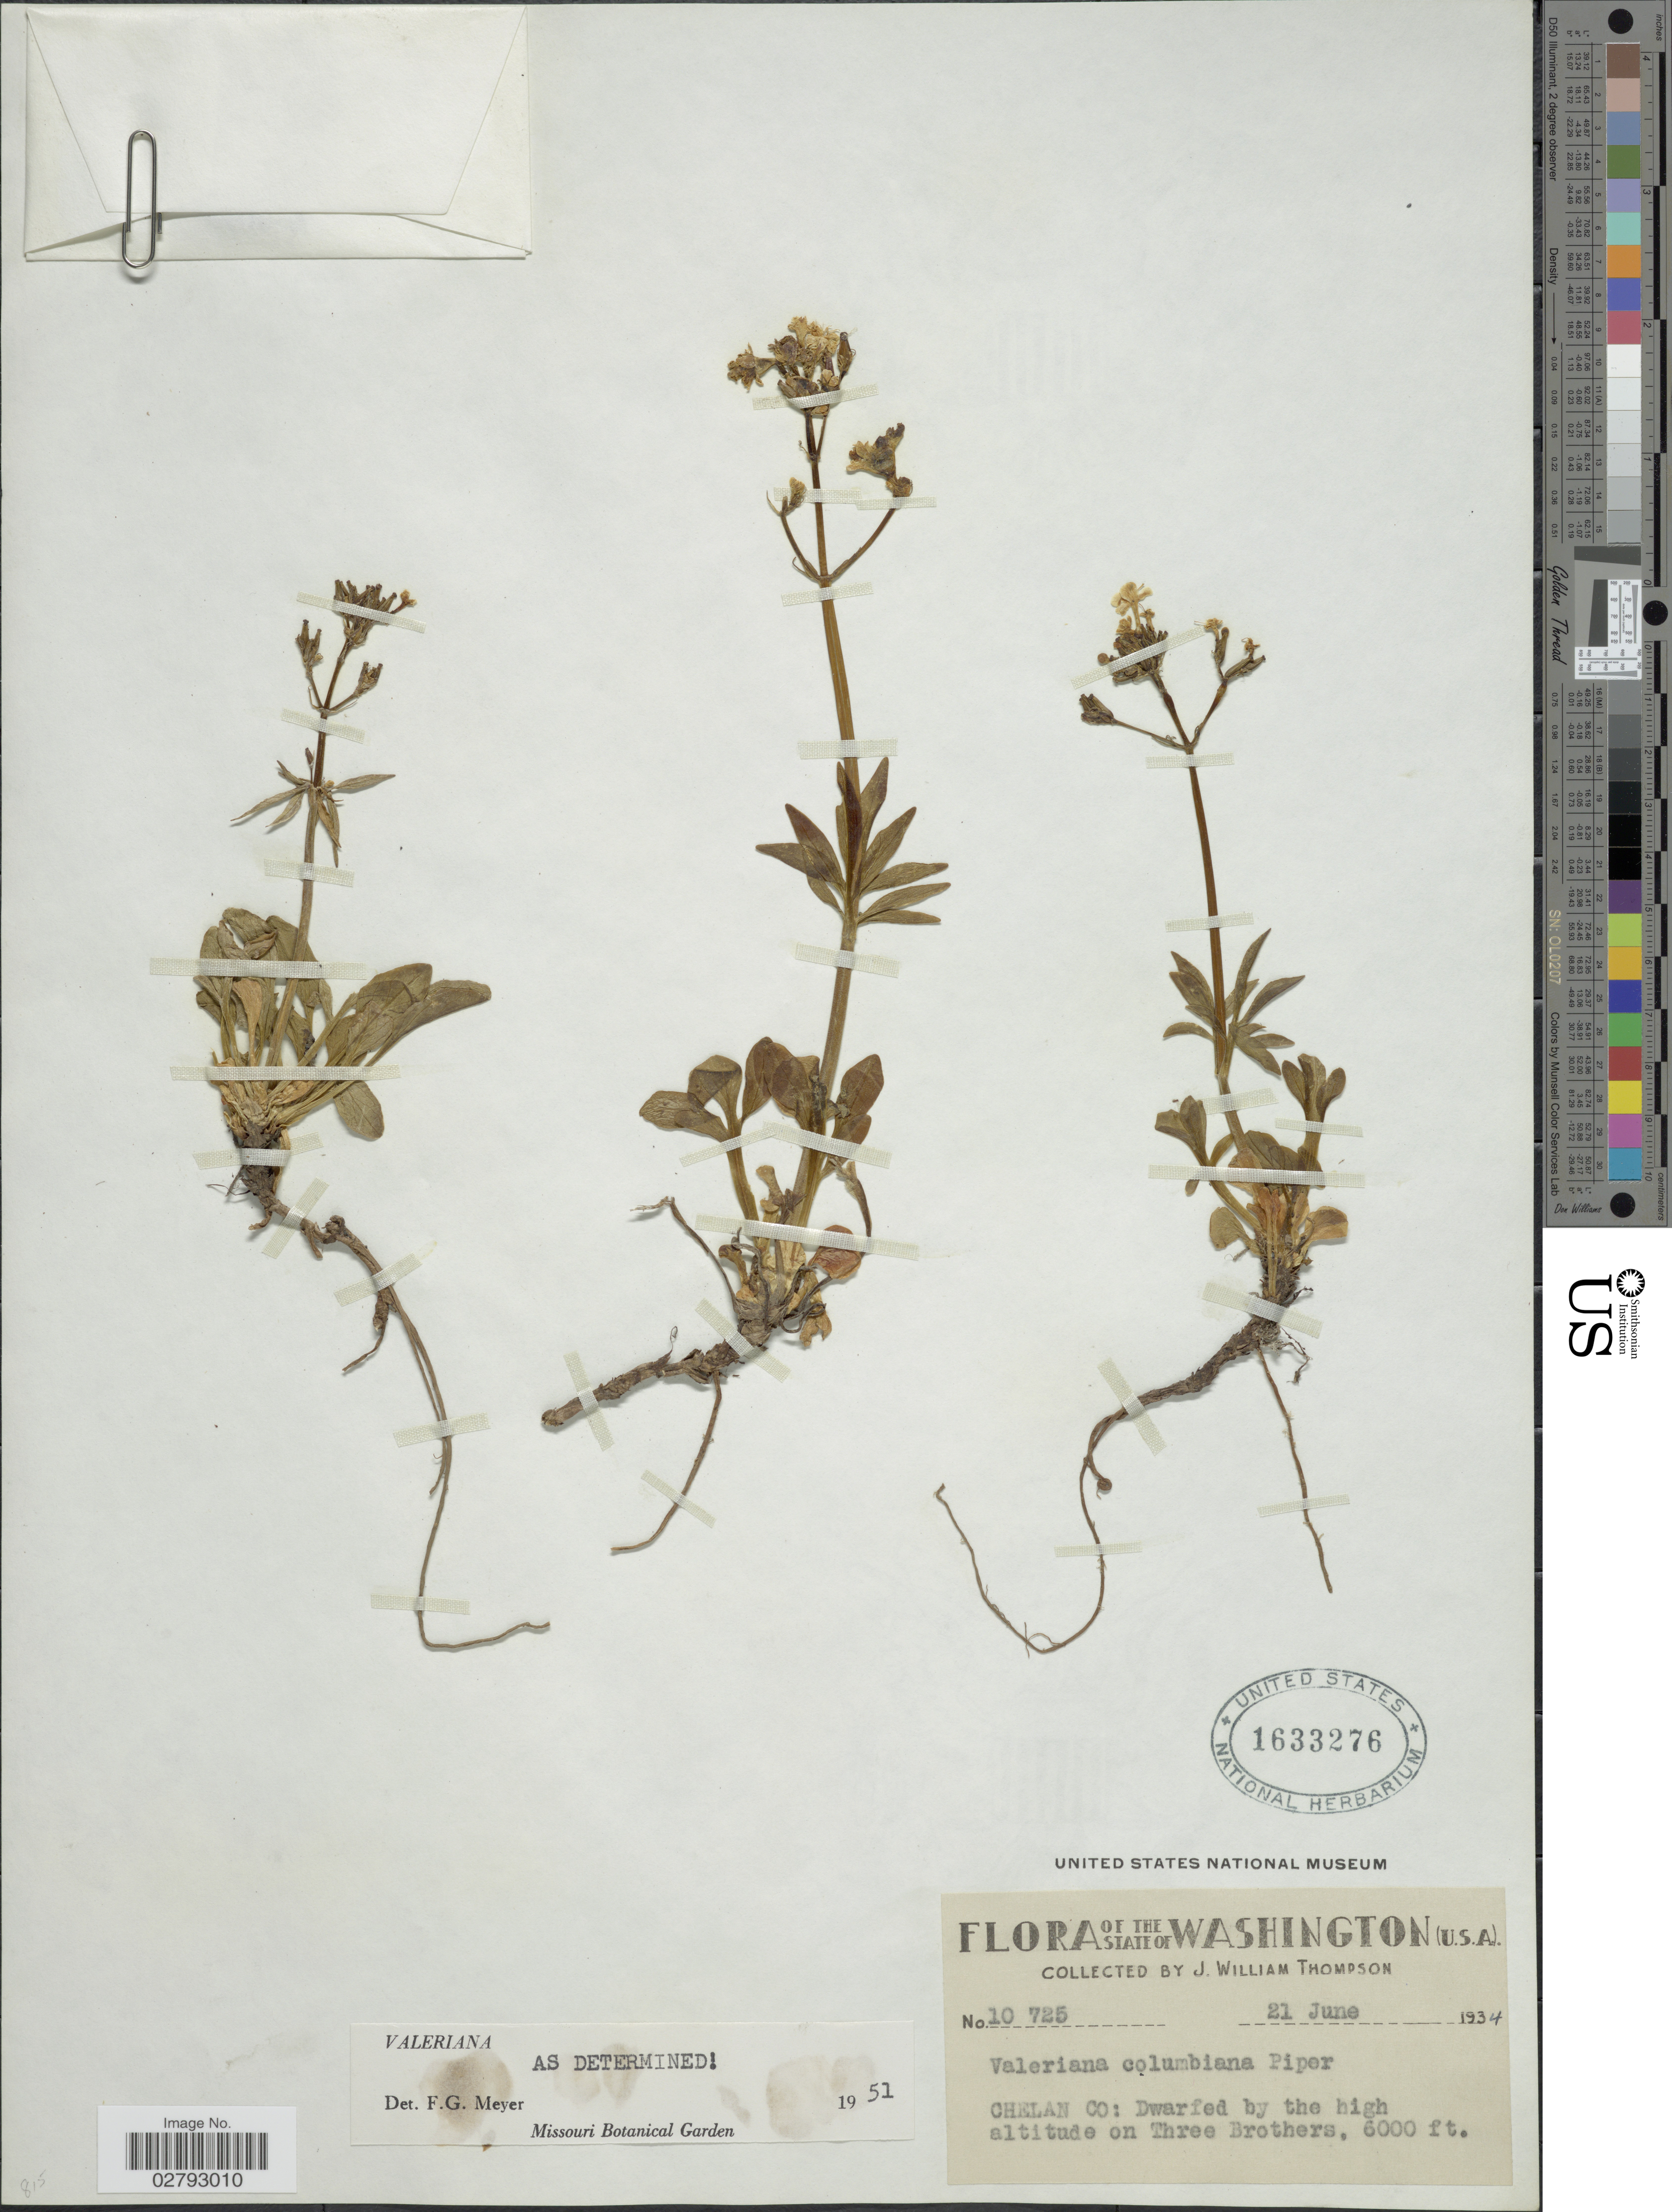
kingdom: Plantae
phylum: Tracheophyta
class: Magnoliopsida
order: Dipsacales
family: Caprifoliaceae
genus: Valeriana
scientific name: Valeriana columbiana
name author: Piper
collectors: J. W. Thompson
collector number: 10725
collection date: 1934-06-21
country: United States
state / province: Washington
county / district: Chelan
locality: Chelan Co: Dwarfed by the high altitude on Three Brothers.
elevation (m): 1829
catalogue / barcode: US 1633276